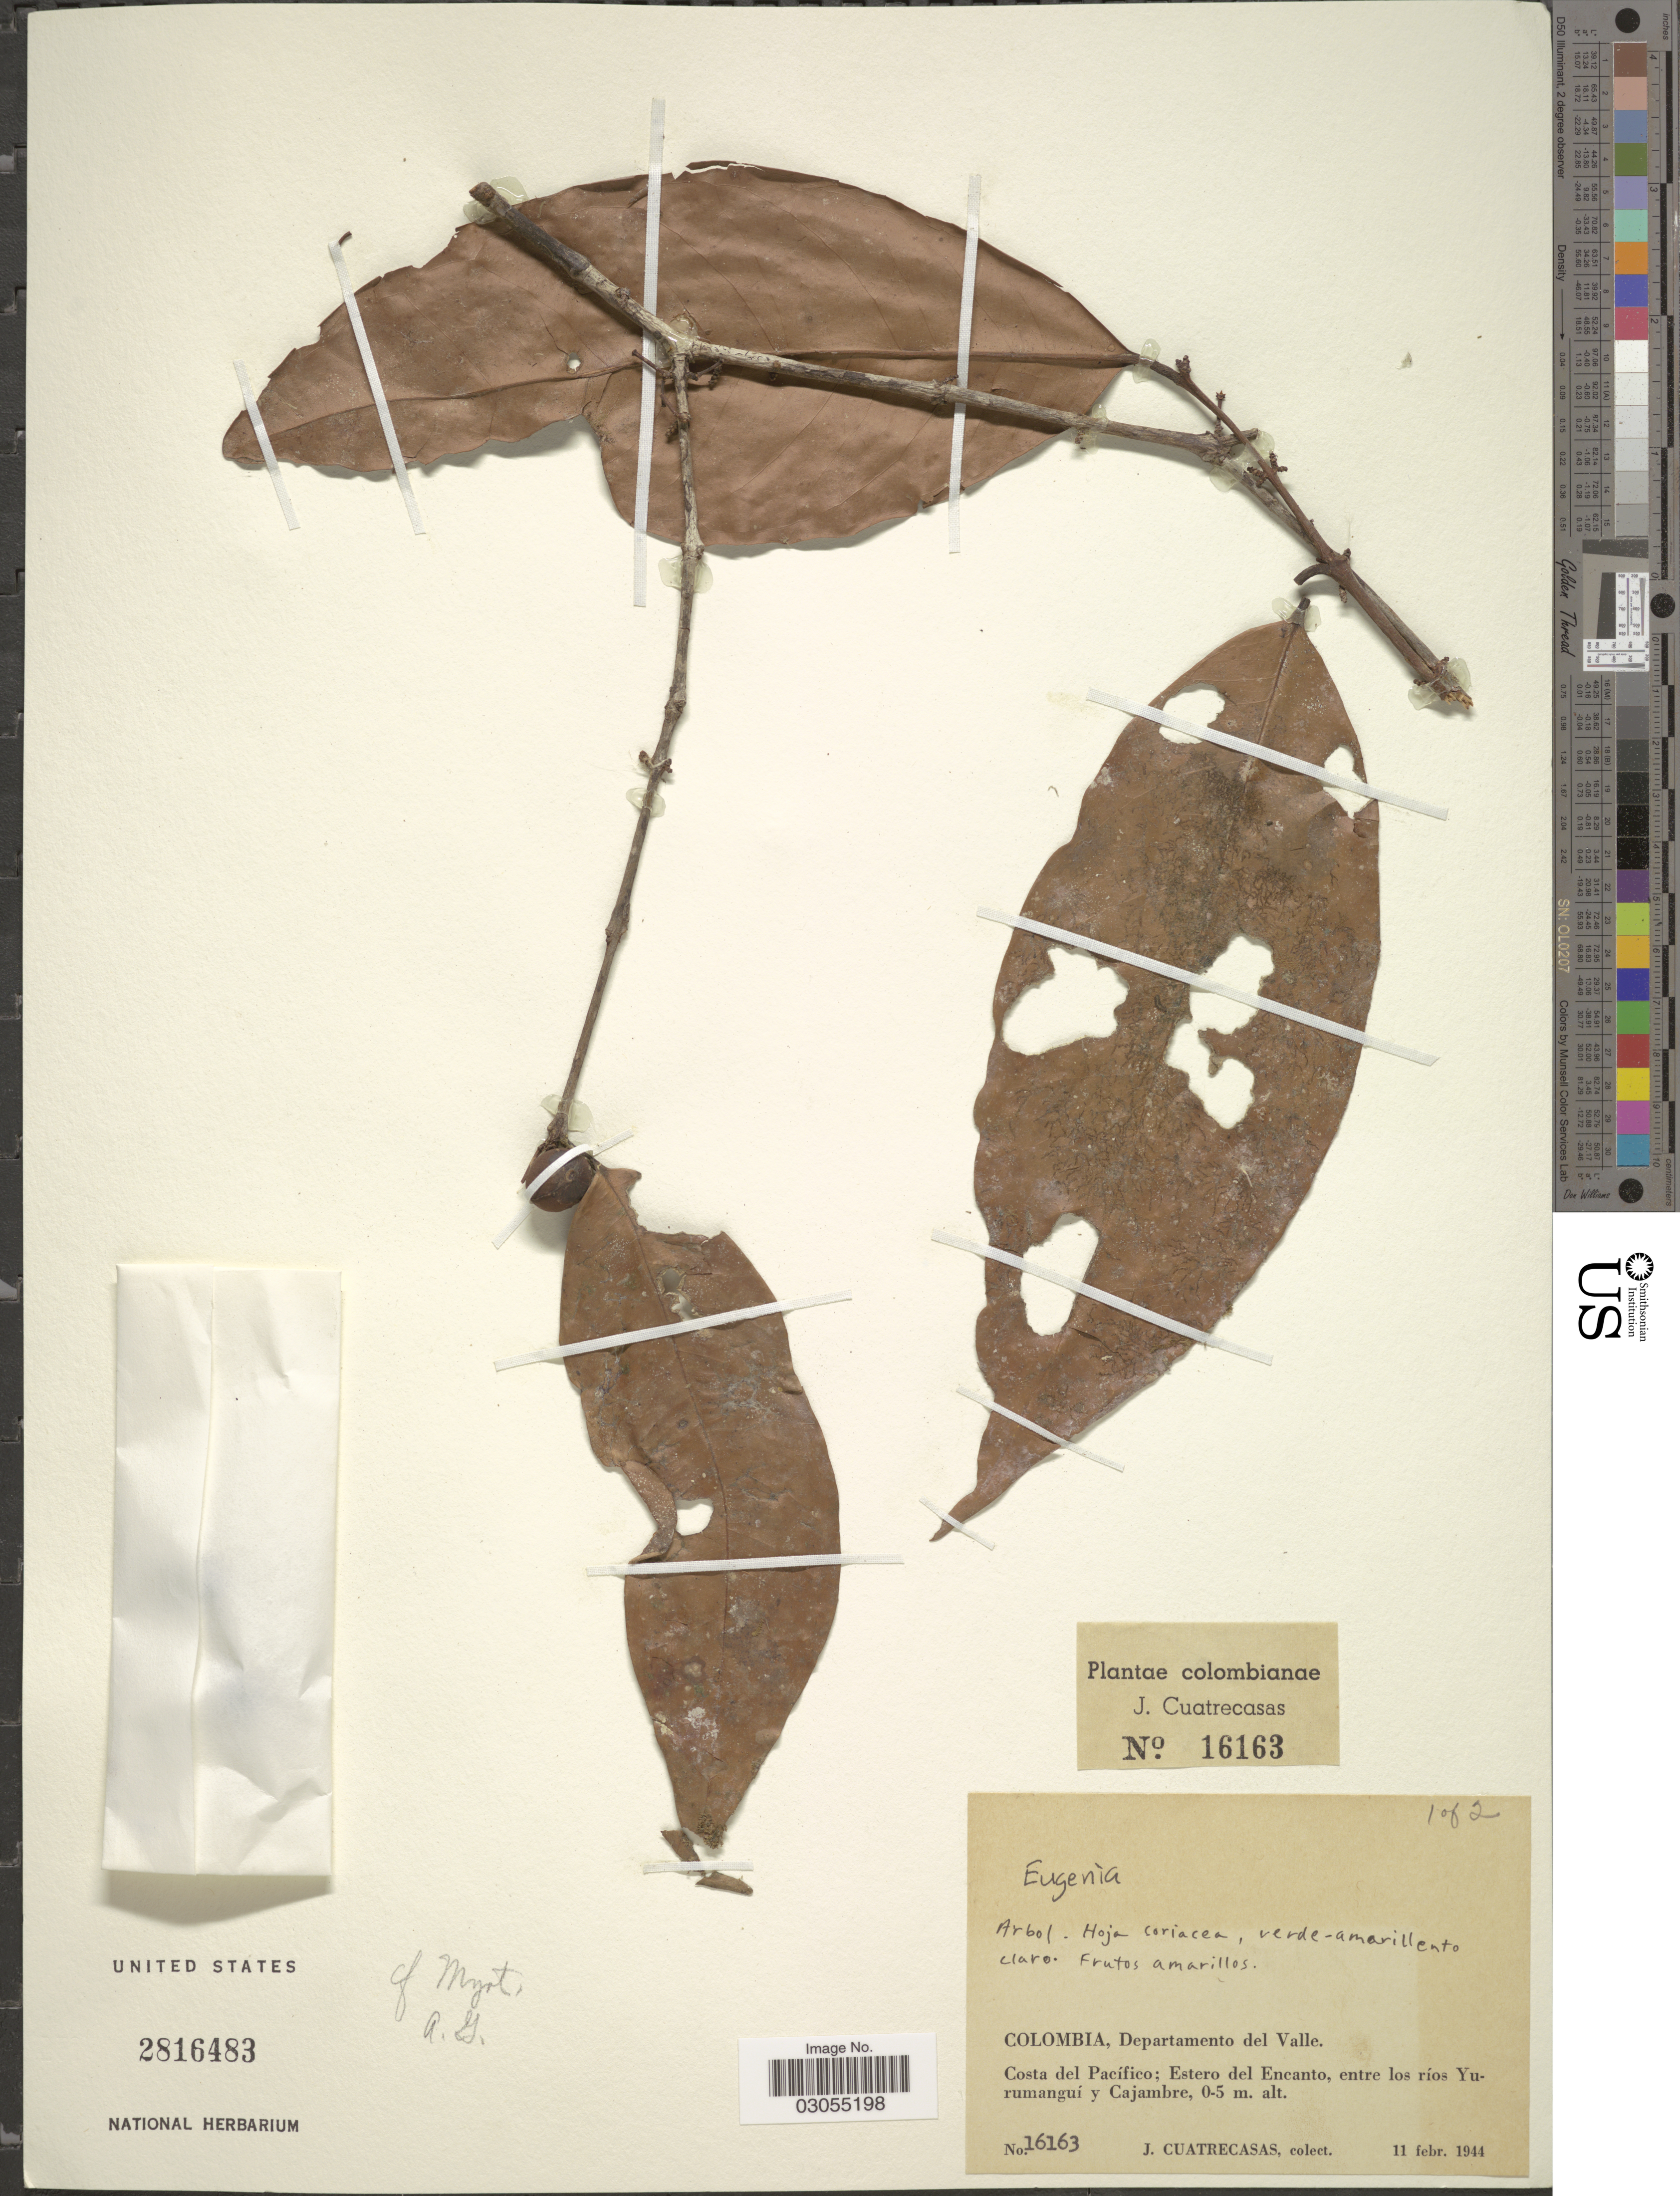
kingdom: Plantae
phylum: Tracheophyta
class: Magnoliopsida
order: Myrtales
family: Myrtaceae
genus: Eugenia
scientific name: Eugenia sp.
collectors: J. Cuatrecasas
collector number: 16163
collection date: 1944-02-11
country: Colombia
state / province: Valle del Cauca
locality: Departamento del Valle. Costa del Pacífico; Estero del Encanto, entre los ríos Yurumanguí y Cajambre.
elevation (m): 0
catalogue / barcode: US 2816483